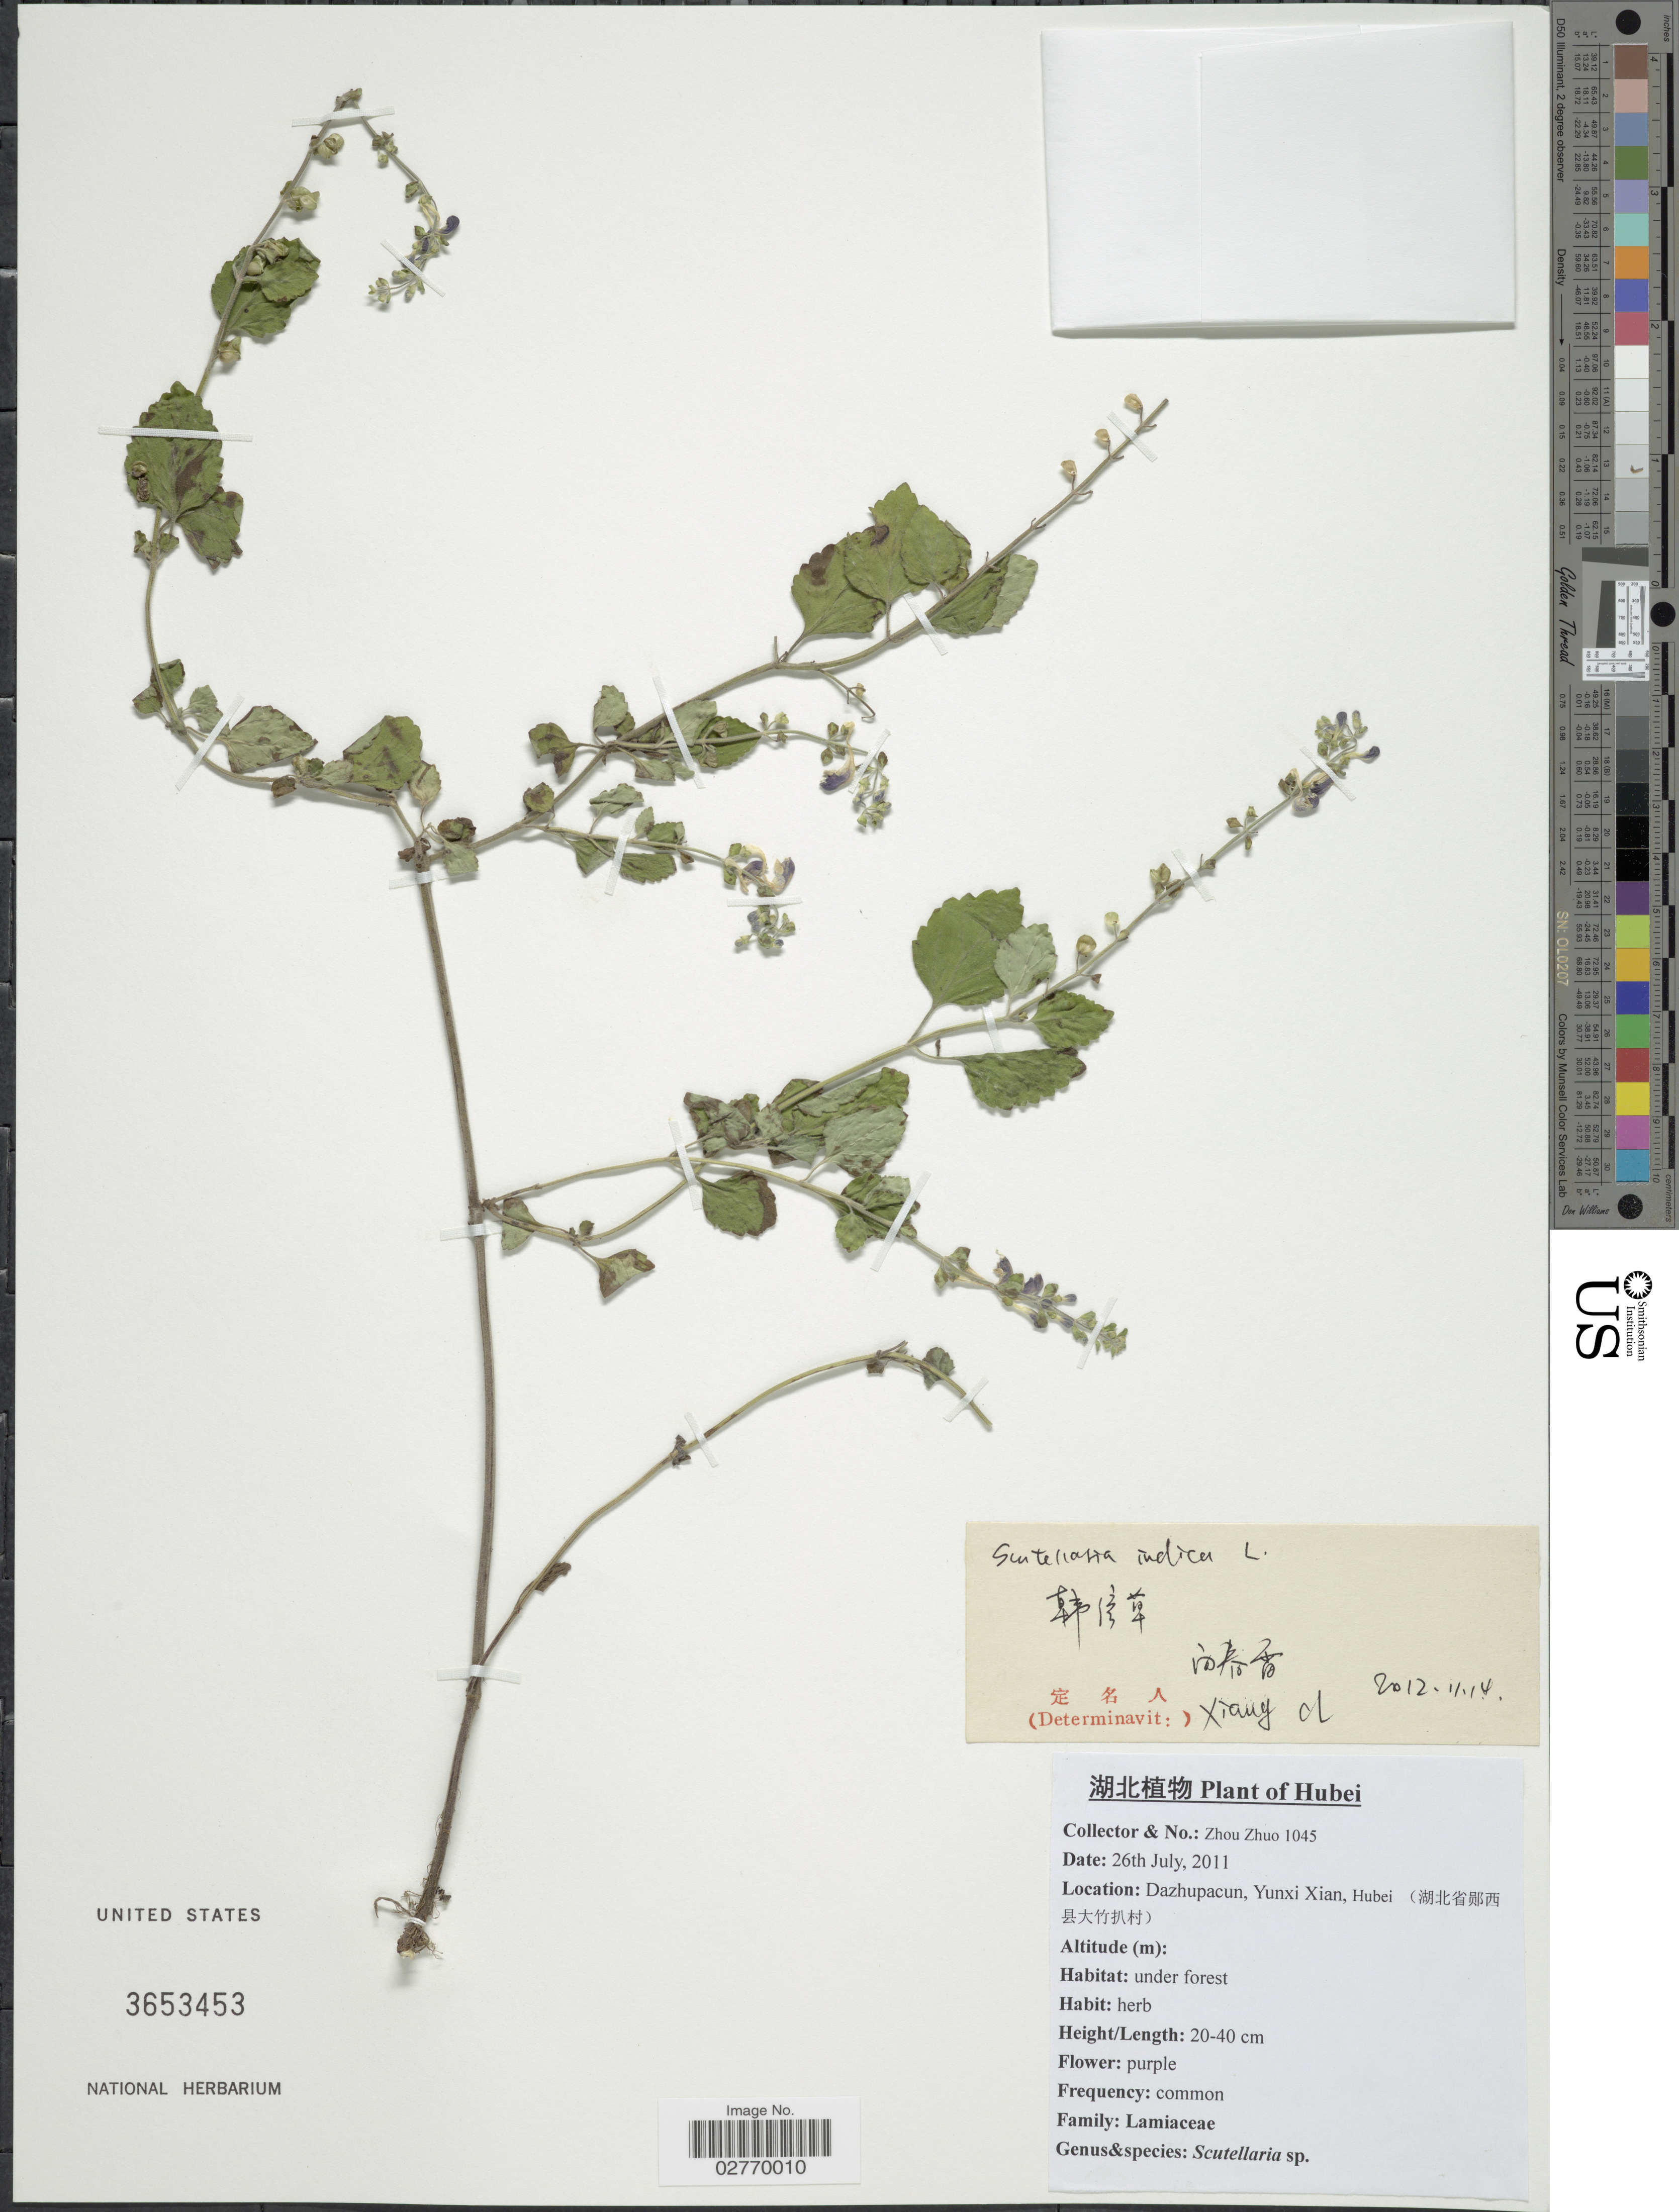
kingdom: Plantae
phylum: Tracheophyta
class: Magnoliopsida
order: Lamiales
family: Lamiaceae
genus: Scutellaria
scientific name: Scutellaria indica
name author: L.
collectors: Z. Zhuo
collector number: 1045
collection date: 2011-07-26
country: China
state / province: Hubei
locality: Dazhupacun, Yunxi Xian, Hubei.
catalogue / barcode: US 3653453